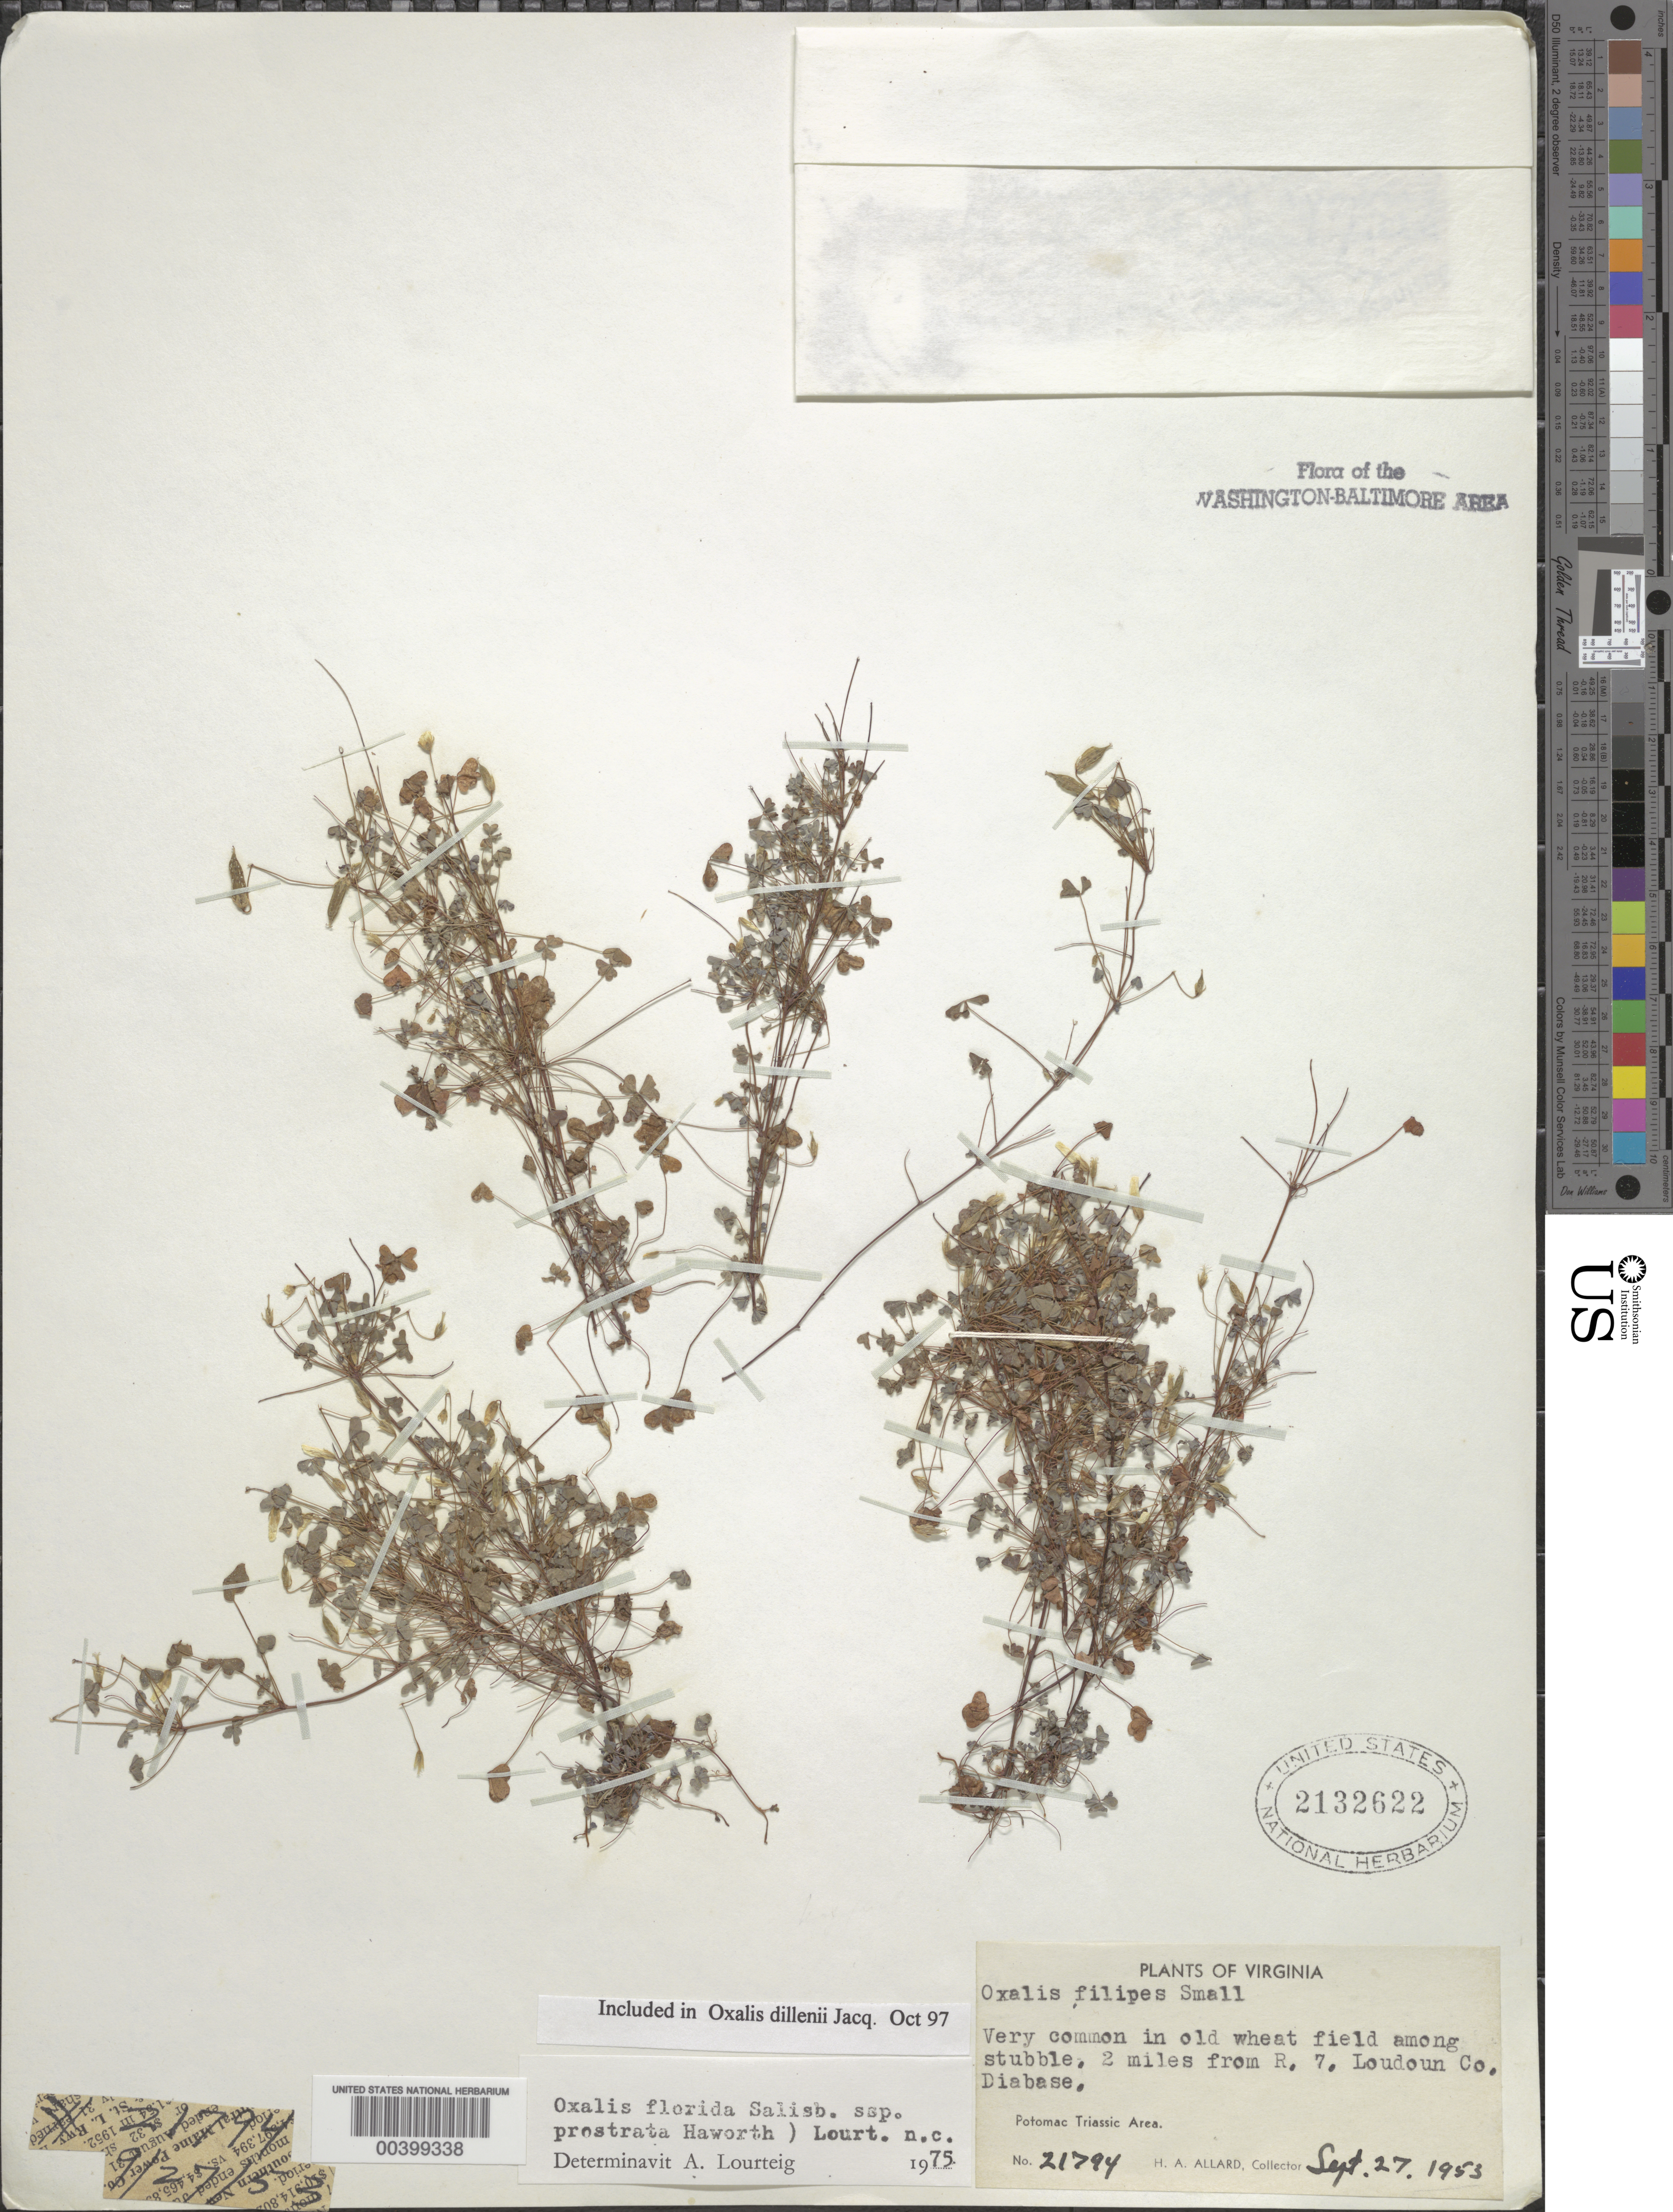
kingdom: Plantae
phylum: Tracheophyta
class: Magnoliopsida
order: Oxalidales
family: Oxalidaceae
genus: Oxalis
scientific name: Oxalis dillenii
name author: Jacq.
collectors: H. A. Allard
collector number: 21794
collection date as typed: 27 Sep 1953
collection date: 1953-09-27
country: United States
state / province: Virginia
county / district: Loudoun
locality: Route 7 vicinity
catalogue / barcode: US 2132622